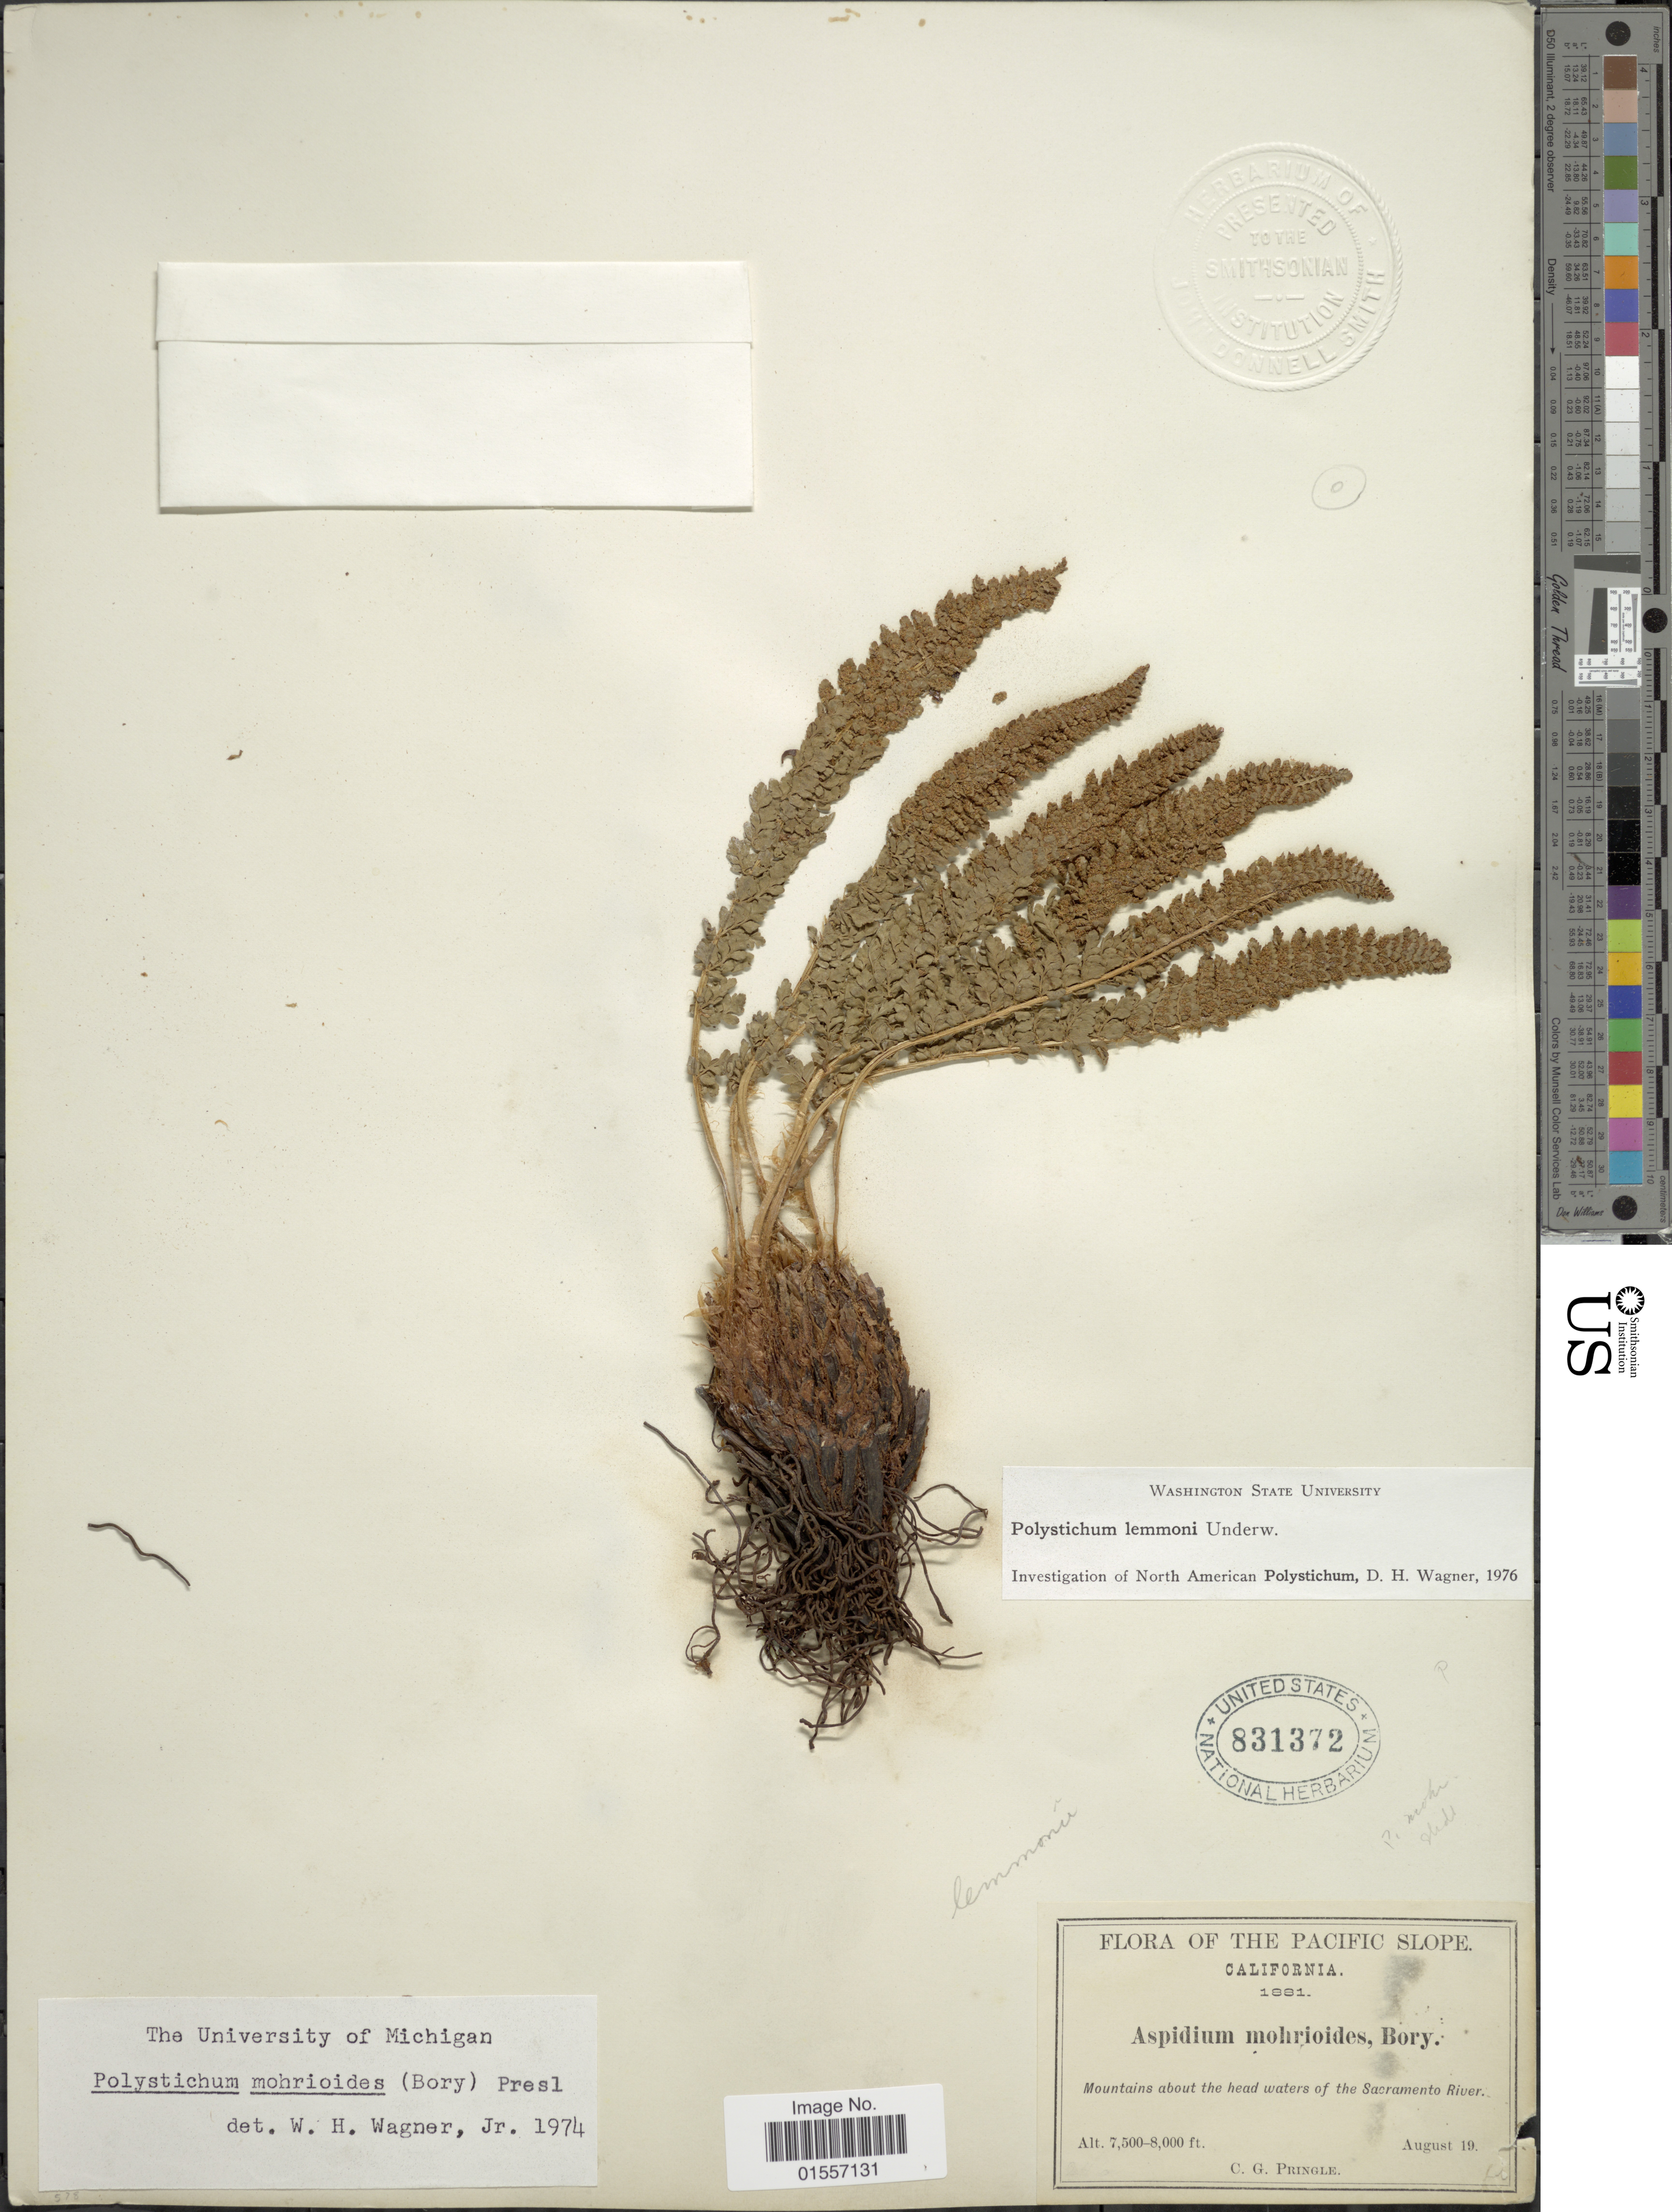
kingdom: Plantae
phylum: Tracheophyta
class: Polypodiopsida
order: Polypodiales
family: Dryopteridaceae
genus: Polystichum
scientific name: Polystichum lemmonii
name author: Underw.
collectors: C. G. Pringle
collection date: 1881-08-19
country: United States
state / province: California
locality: The Pacific Slope, Mountains about the head waters of the Sacramento River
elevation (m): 2286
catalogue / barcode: US 831372